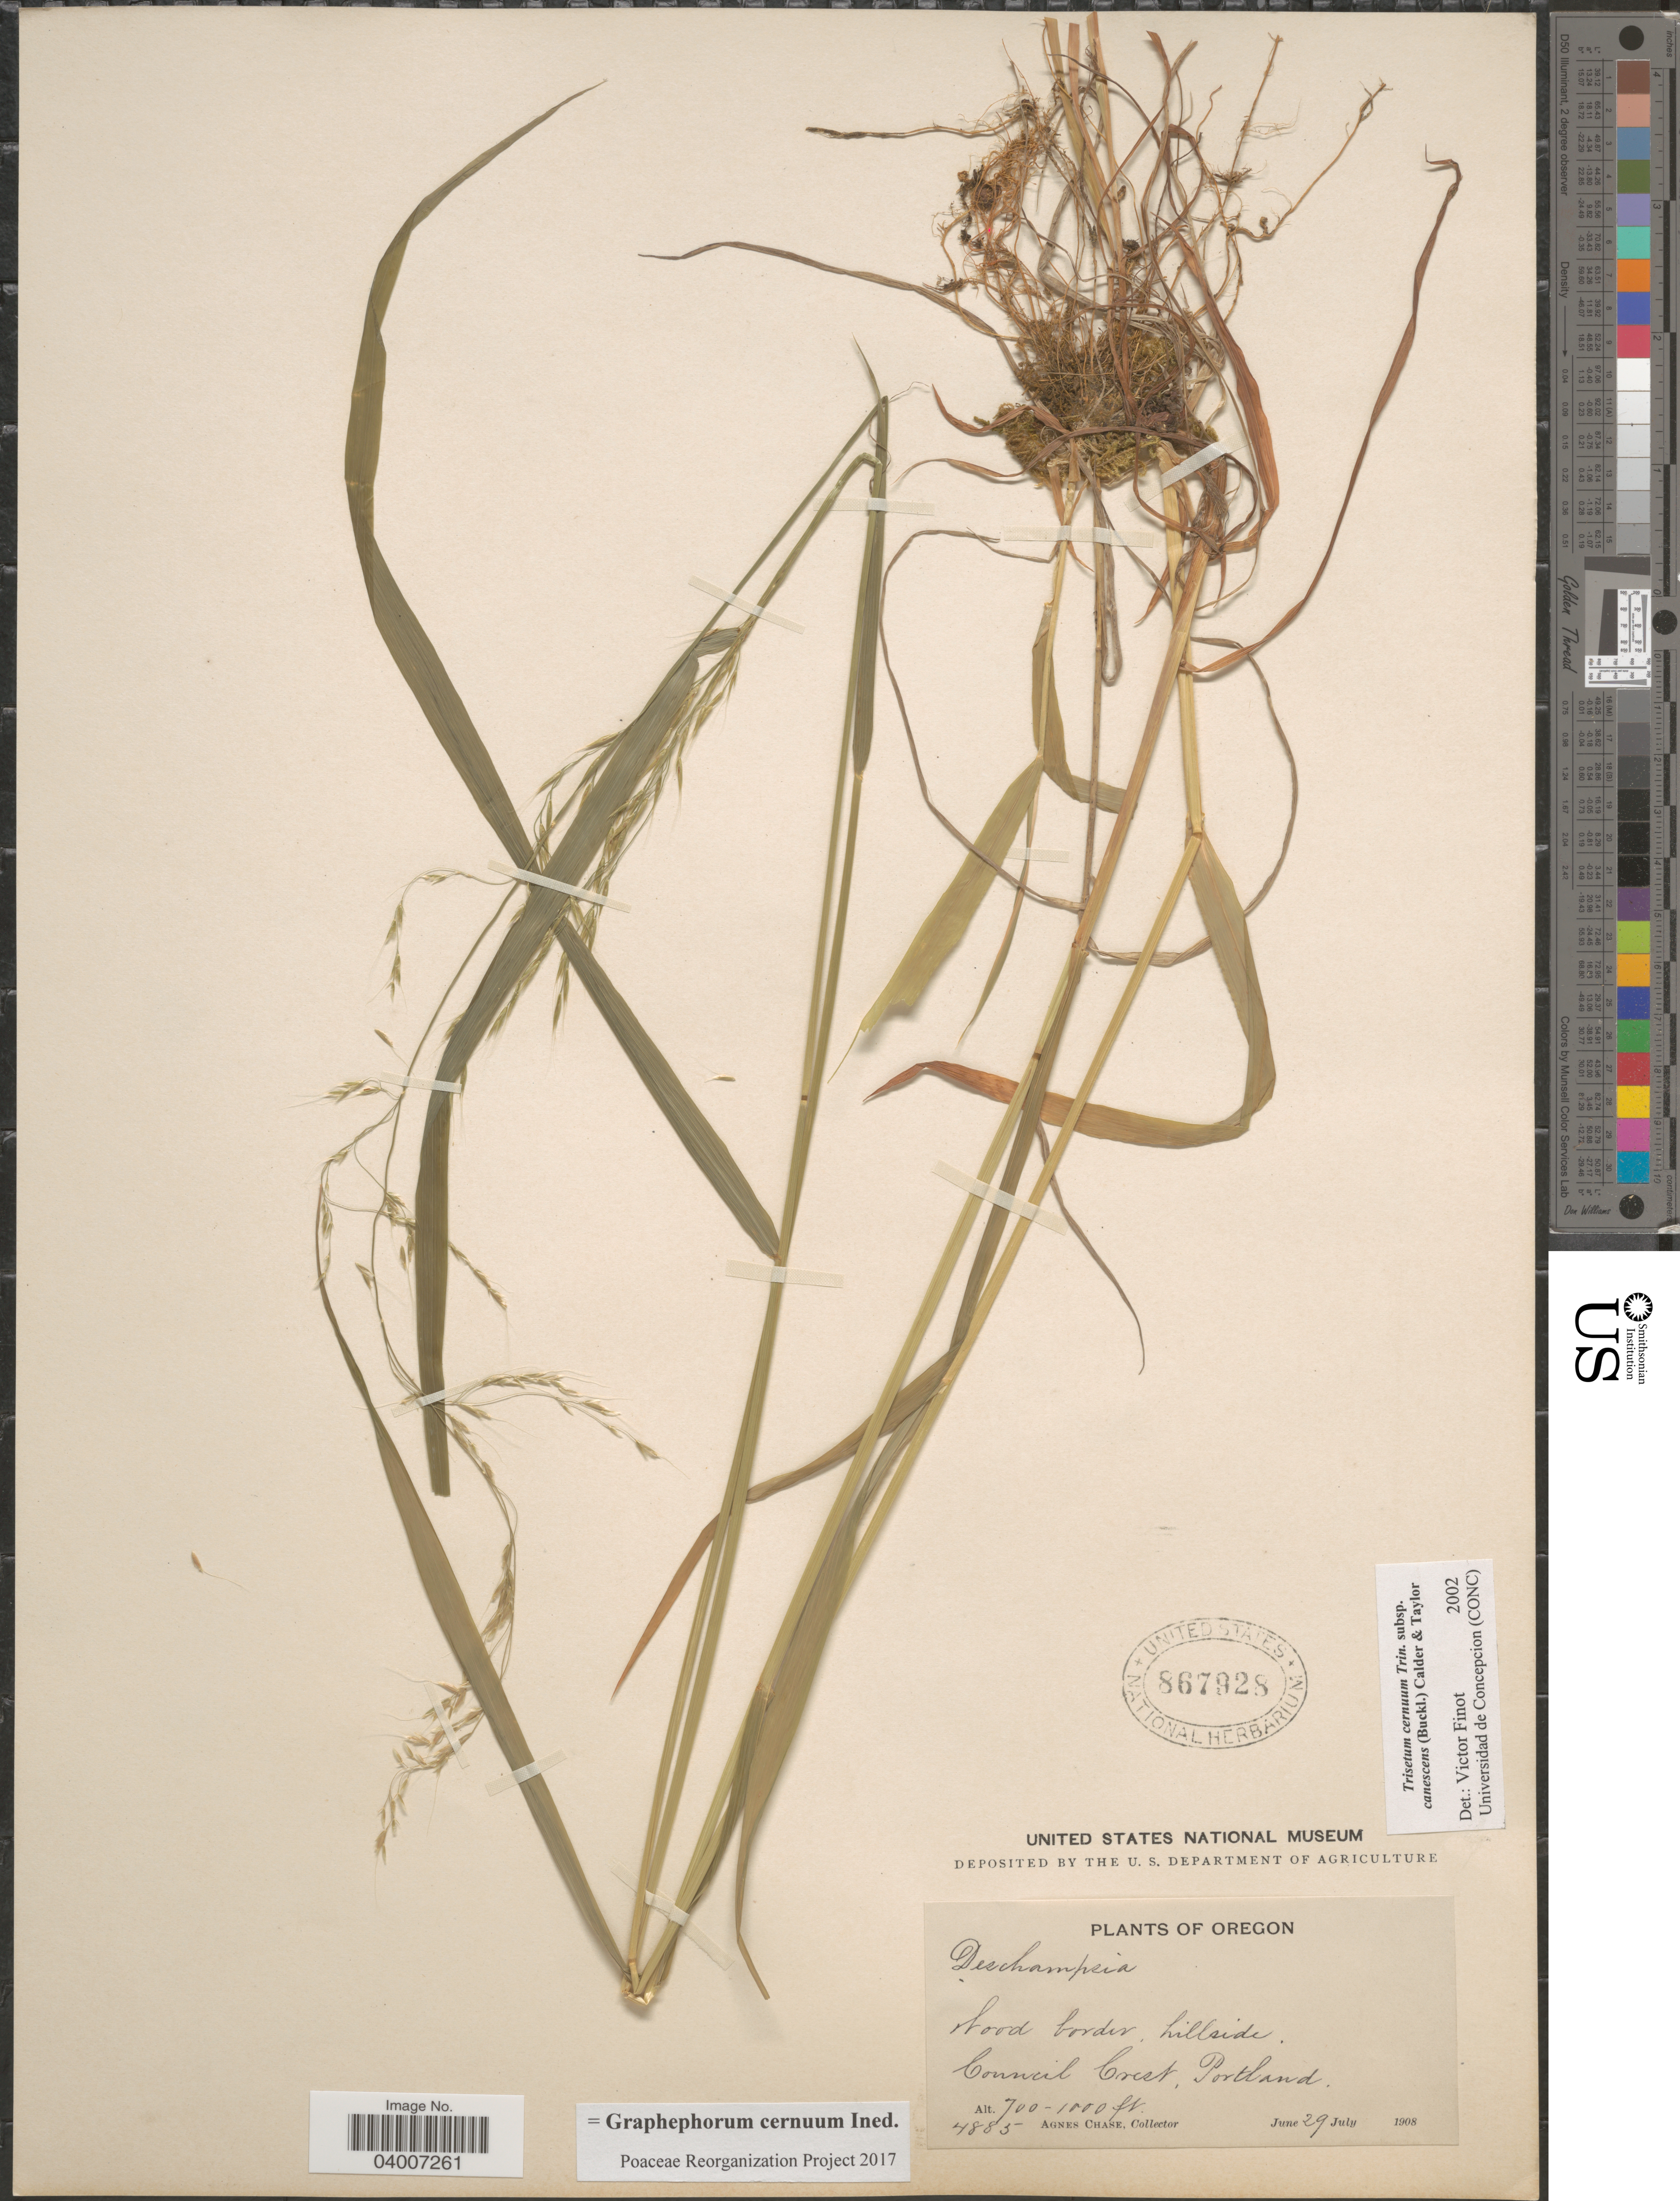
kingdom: Plantae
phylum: Tracheophyta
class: Liliopsida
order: Poales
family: Poaceae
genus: Graphephorum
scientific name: Graphephorum cernuum ined.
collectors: A. Chase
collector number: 4885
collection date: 1908-06-29/1908-07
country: United States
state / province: Oregon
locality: Council Crest, Portland.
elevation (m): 213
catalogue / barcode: US 867928